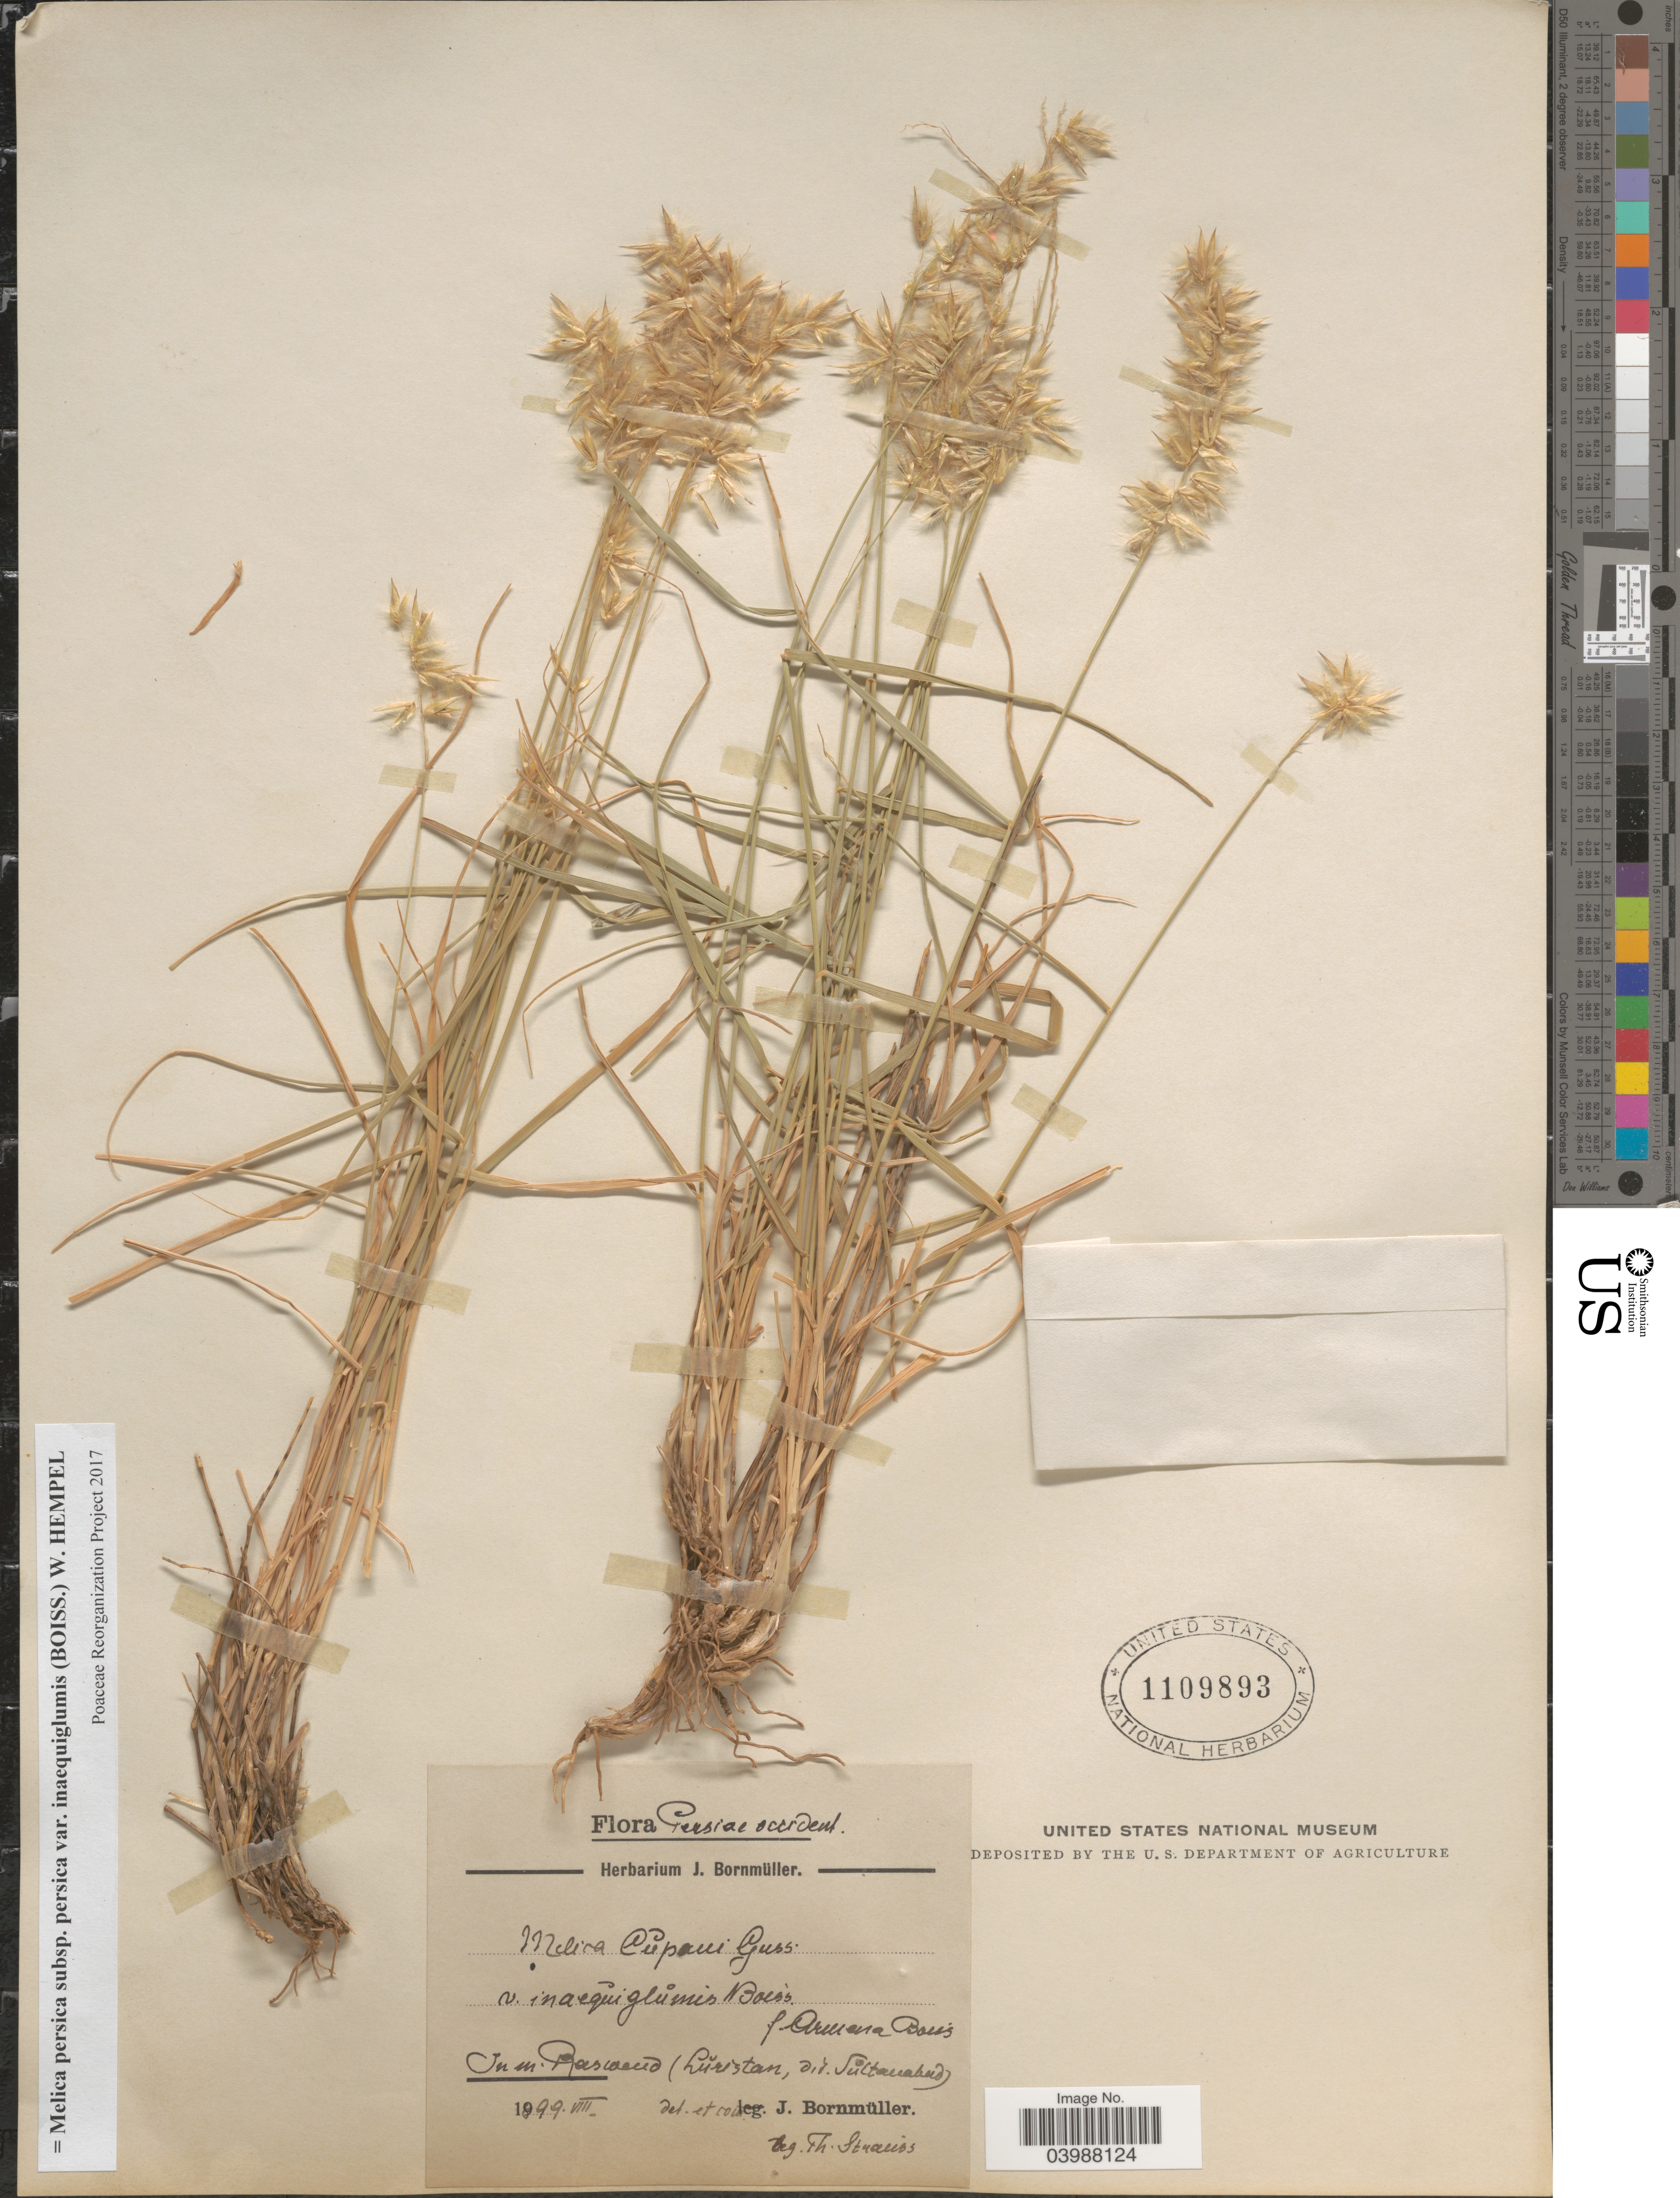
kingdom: Plantae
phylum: Tracheophyta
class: Liliopsida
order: Poales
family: Poaceae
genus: Melica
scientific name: Melica persica subsp. persica var. inaequiglumis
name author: (Boiss) W. Hempel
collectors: T. Strauss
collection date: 1899-08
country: Iran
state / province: Lorestan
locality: Persiae occident. In m. Rasivend (Luristan, dis. Sultanabad). [interpreted]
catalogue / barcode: US 1109893